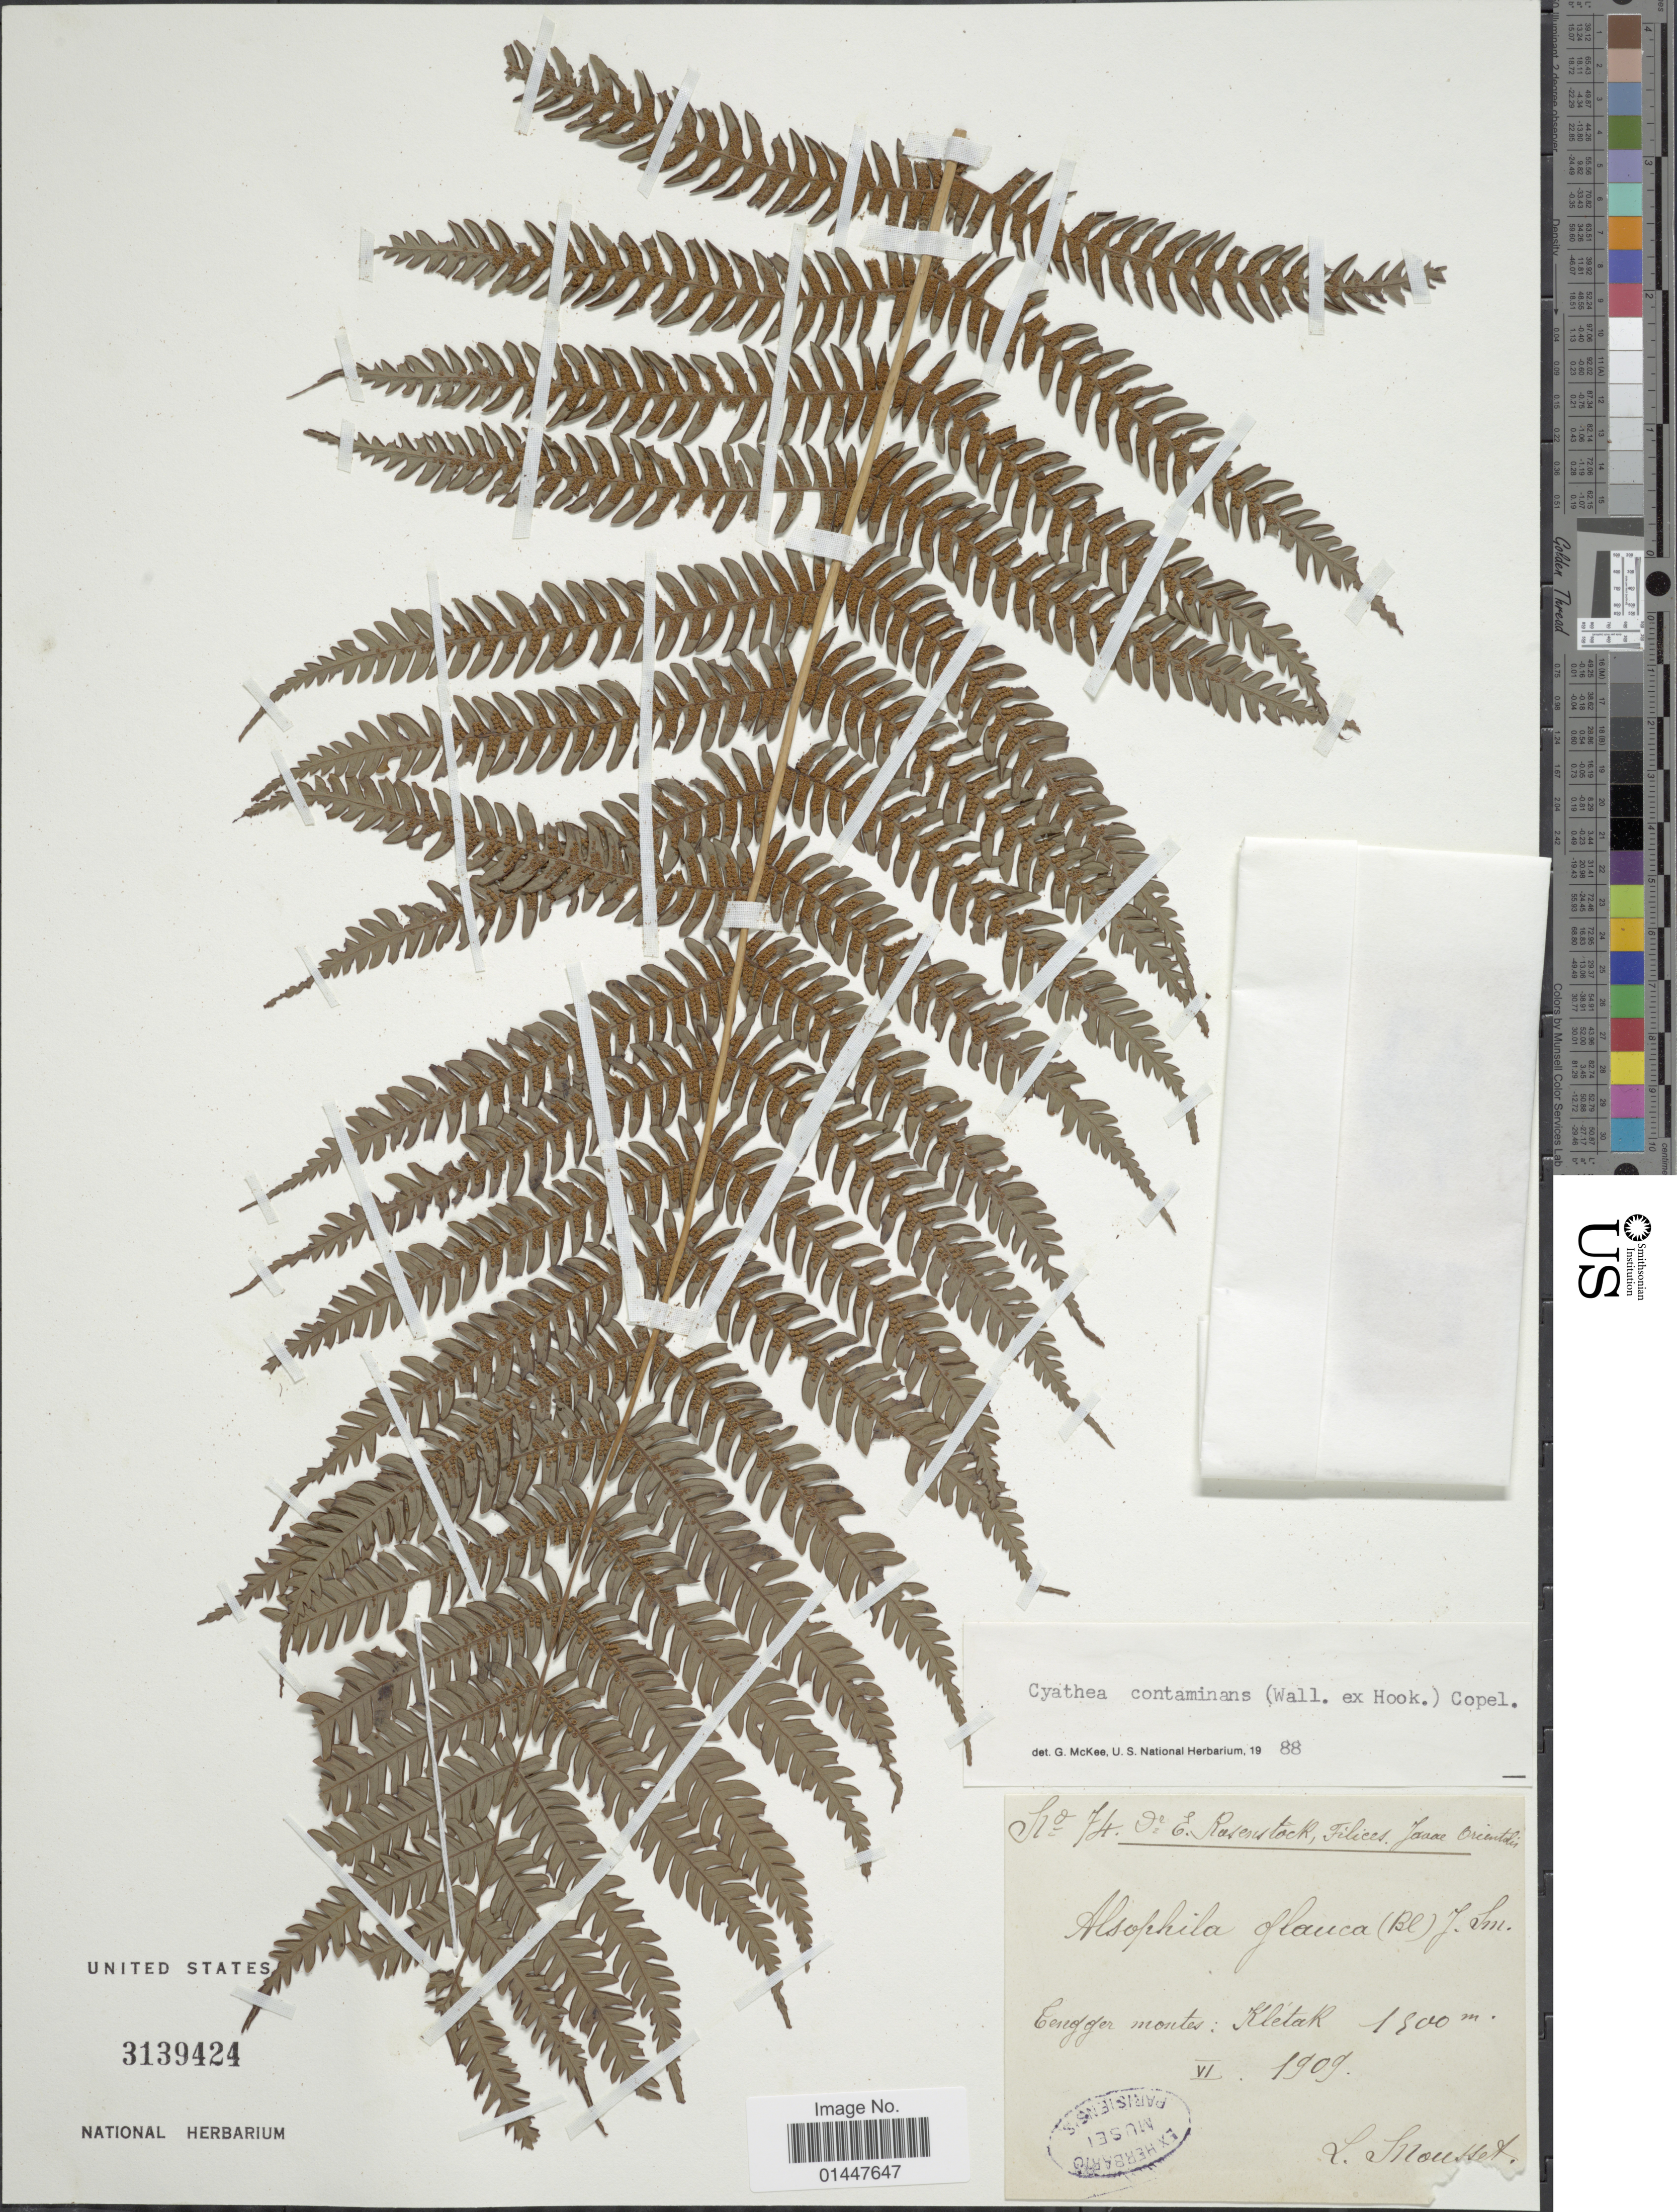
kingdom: Plantae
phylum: Tracheophyta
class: Polypodiopsida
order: Cyatheales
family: Cyatheaceae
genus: Sphaeropteris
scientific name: Sphaeropteris glauca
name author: (Blume) R.M. Tryon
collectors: Mousset, --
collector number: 74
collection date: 1909-06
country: Indonesia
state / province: Java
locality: Tengger montes; Kletak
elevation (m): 1800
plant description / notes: "Java Orientalis" removed from Precise Locality field. Refers to the expedition name.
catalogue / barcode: US 3139424